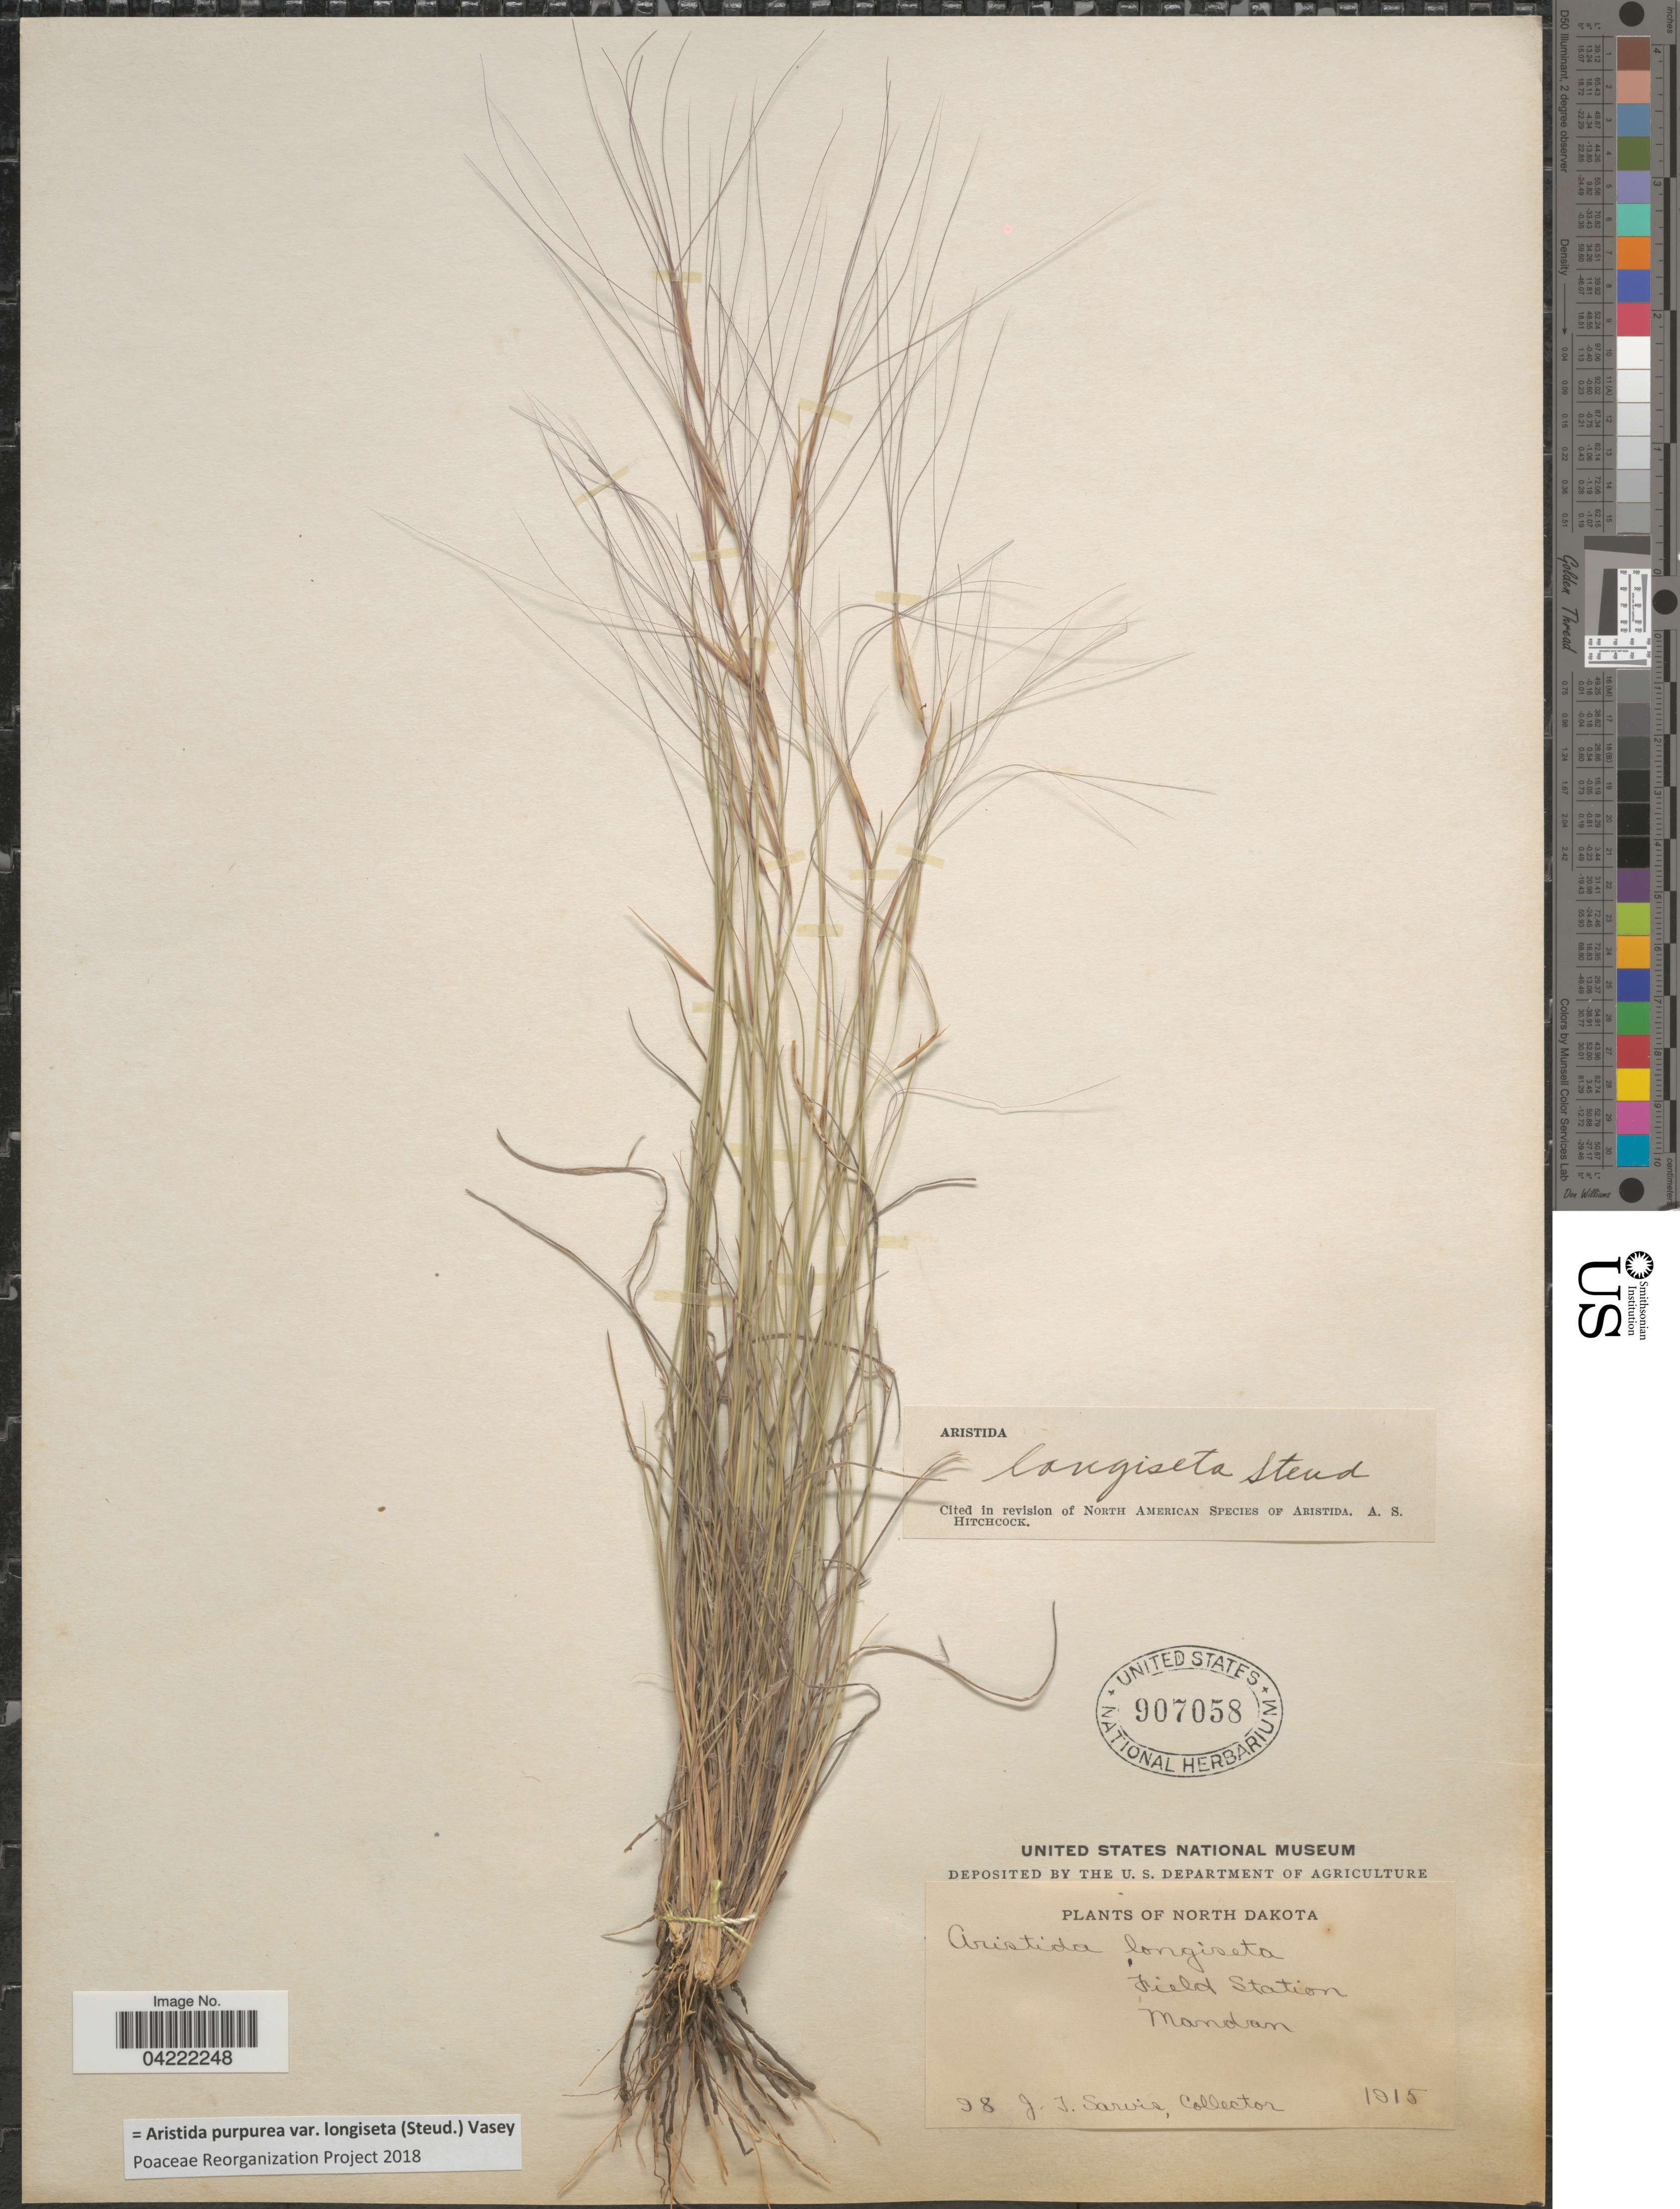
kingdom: Plantae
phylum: Tracheophyta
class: Liliopsida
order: Poales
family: Poaceae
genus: Aristida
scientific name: Aristida purpurea var. longiseta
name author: (Steud.) Vasey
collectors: J. Sarvis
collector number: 98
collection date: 1915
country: United States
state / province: North Dakota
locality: Field Station. Mandan.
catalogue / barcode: US 907058